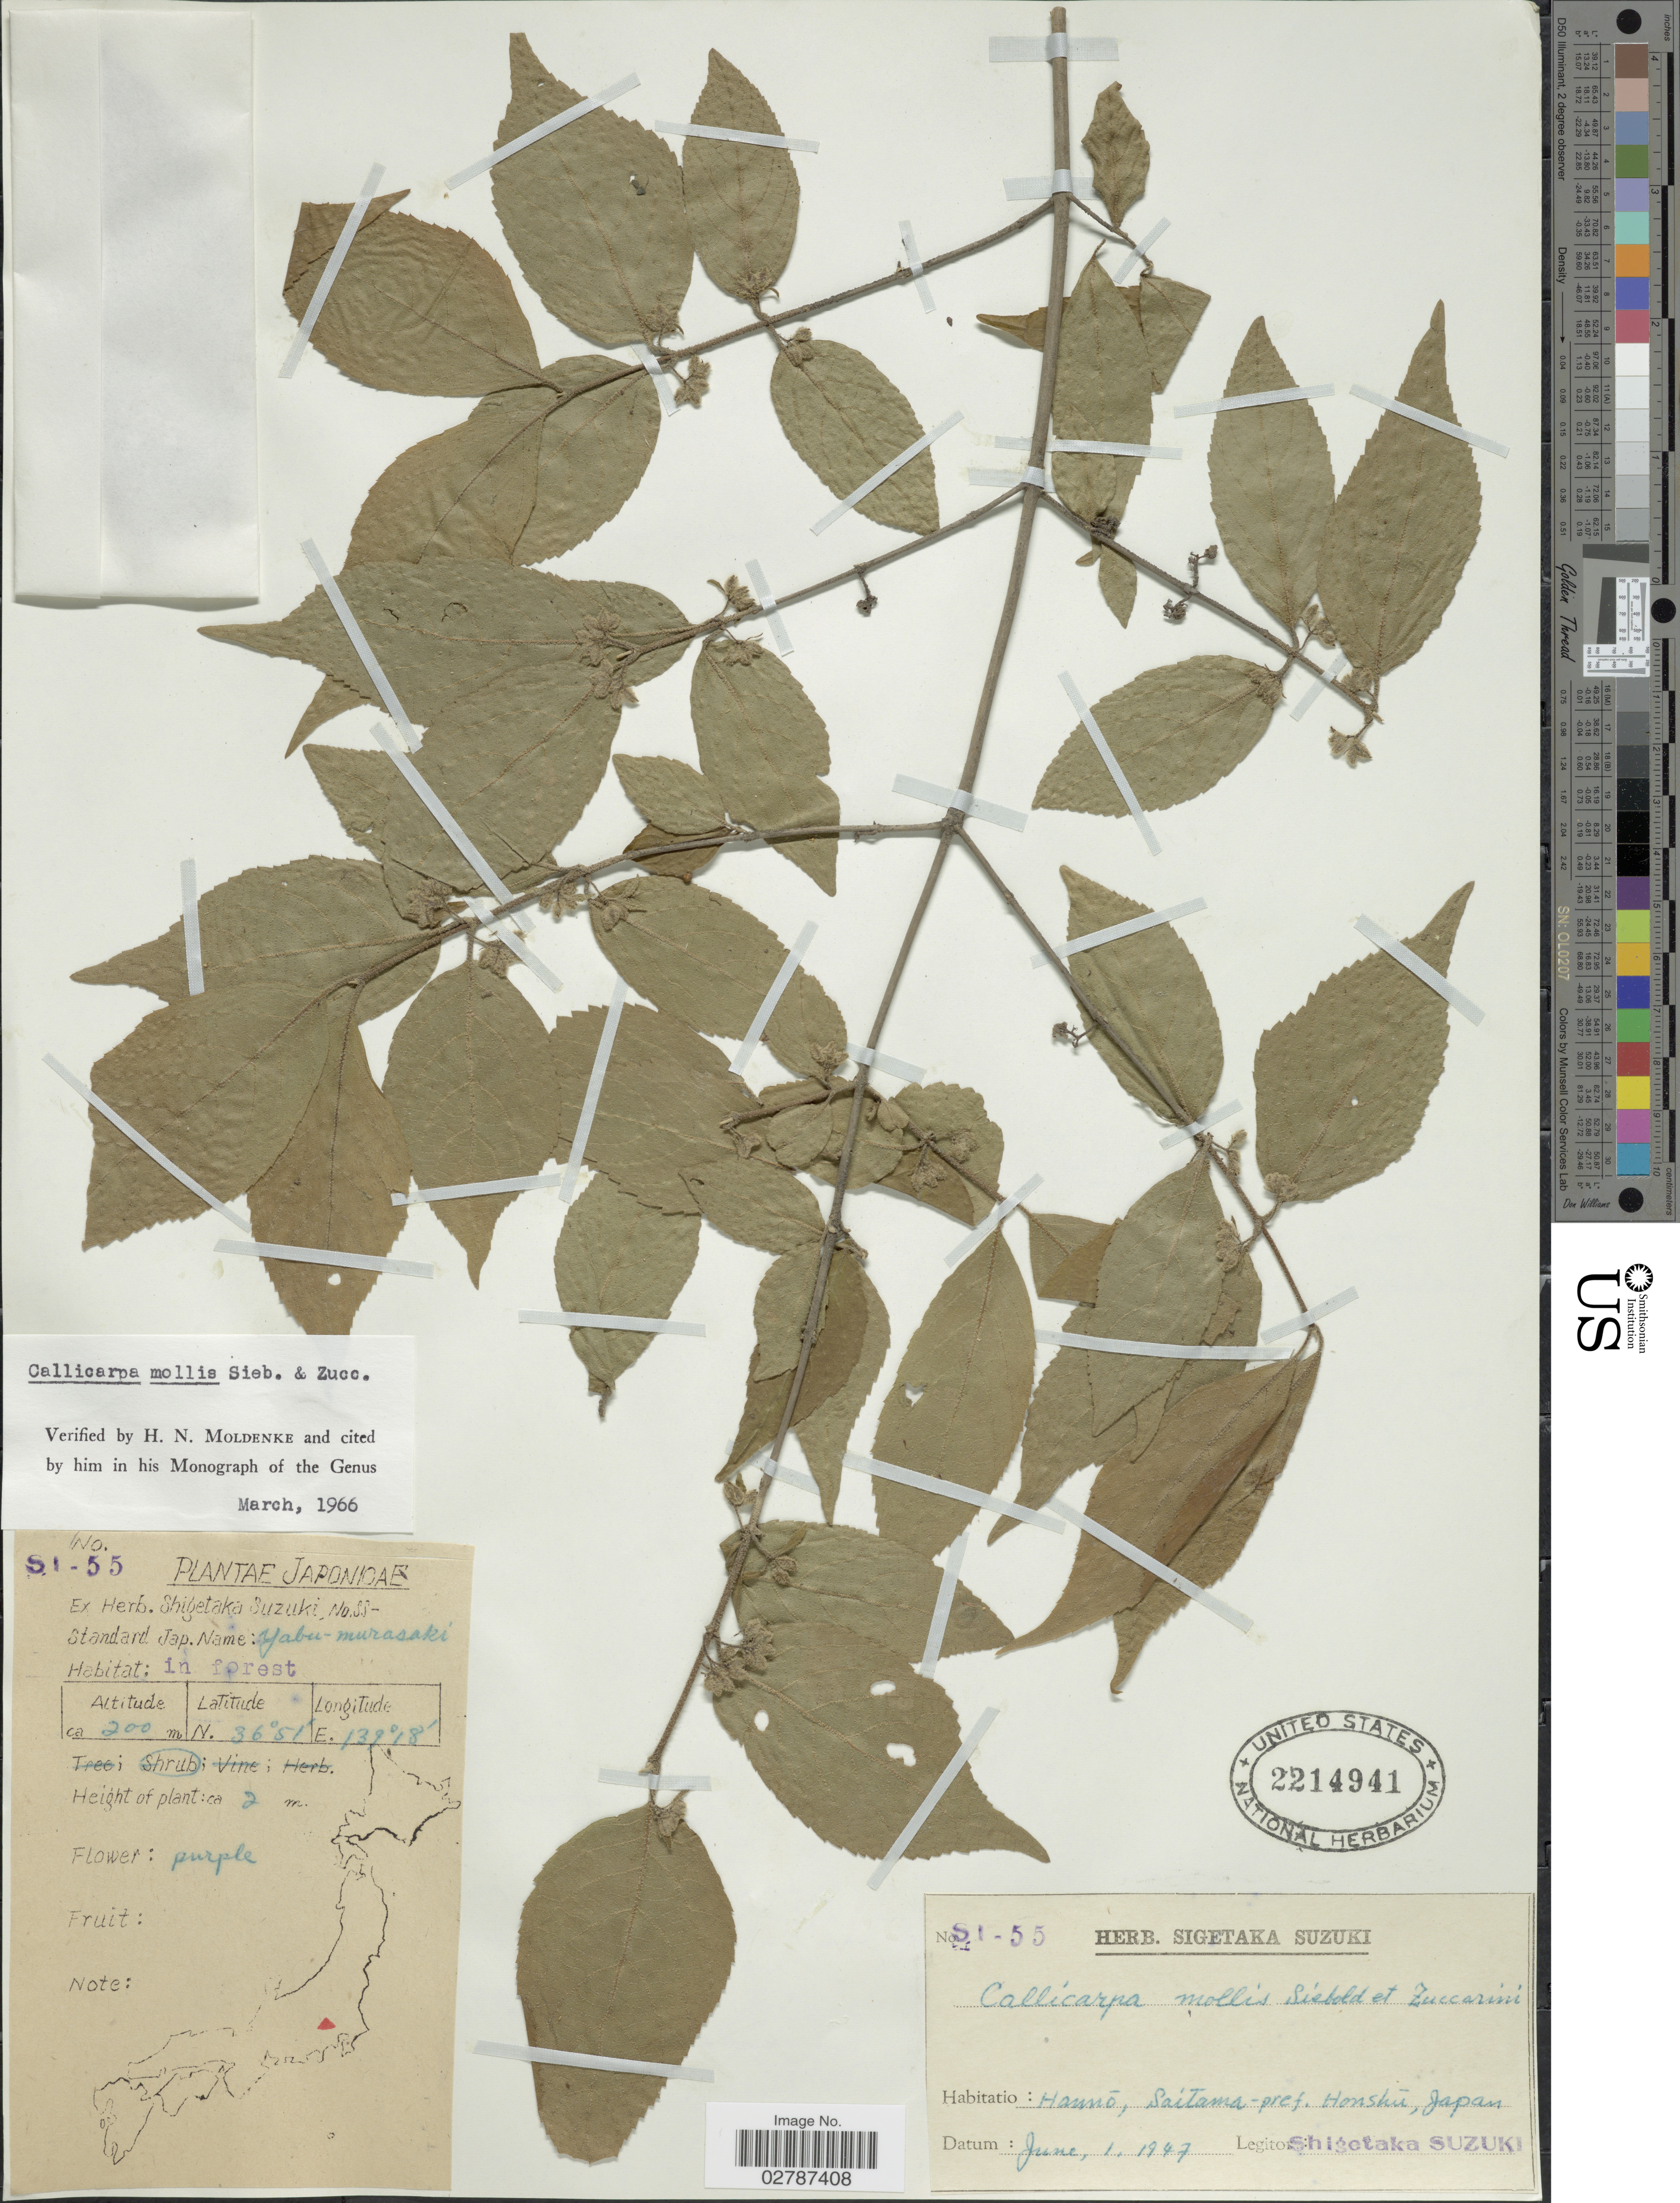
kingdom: Plantae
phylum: Tracheophyta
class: Magnoliopsida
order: Lamiales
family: Lamiaceae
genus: Callicarpa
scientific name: Callicarpa mollis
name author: Siebold & Zucc.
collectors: S. Suzuki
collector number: SI-55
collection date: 1947-06-01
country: Japan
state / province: Saitama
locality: Hannó, Saitama-pref. Honshú.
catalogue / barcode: US 2214941